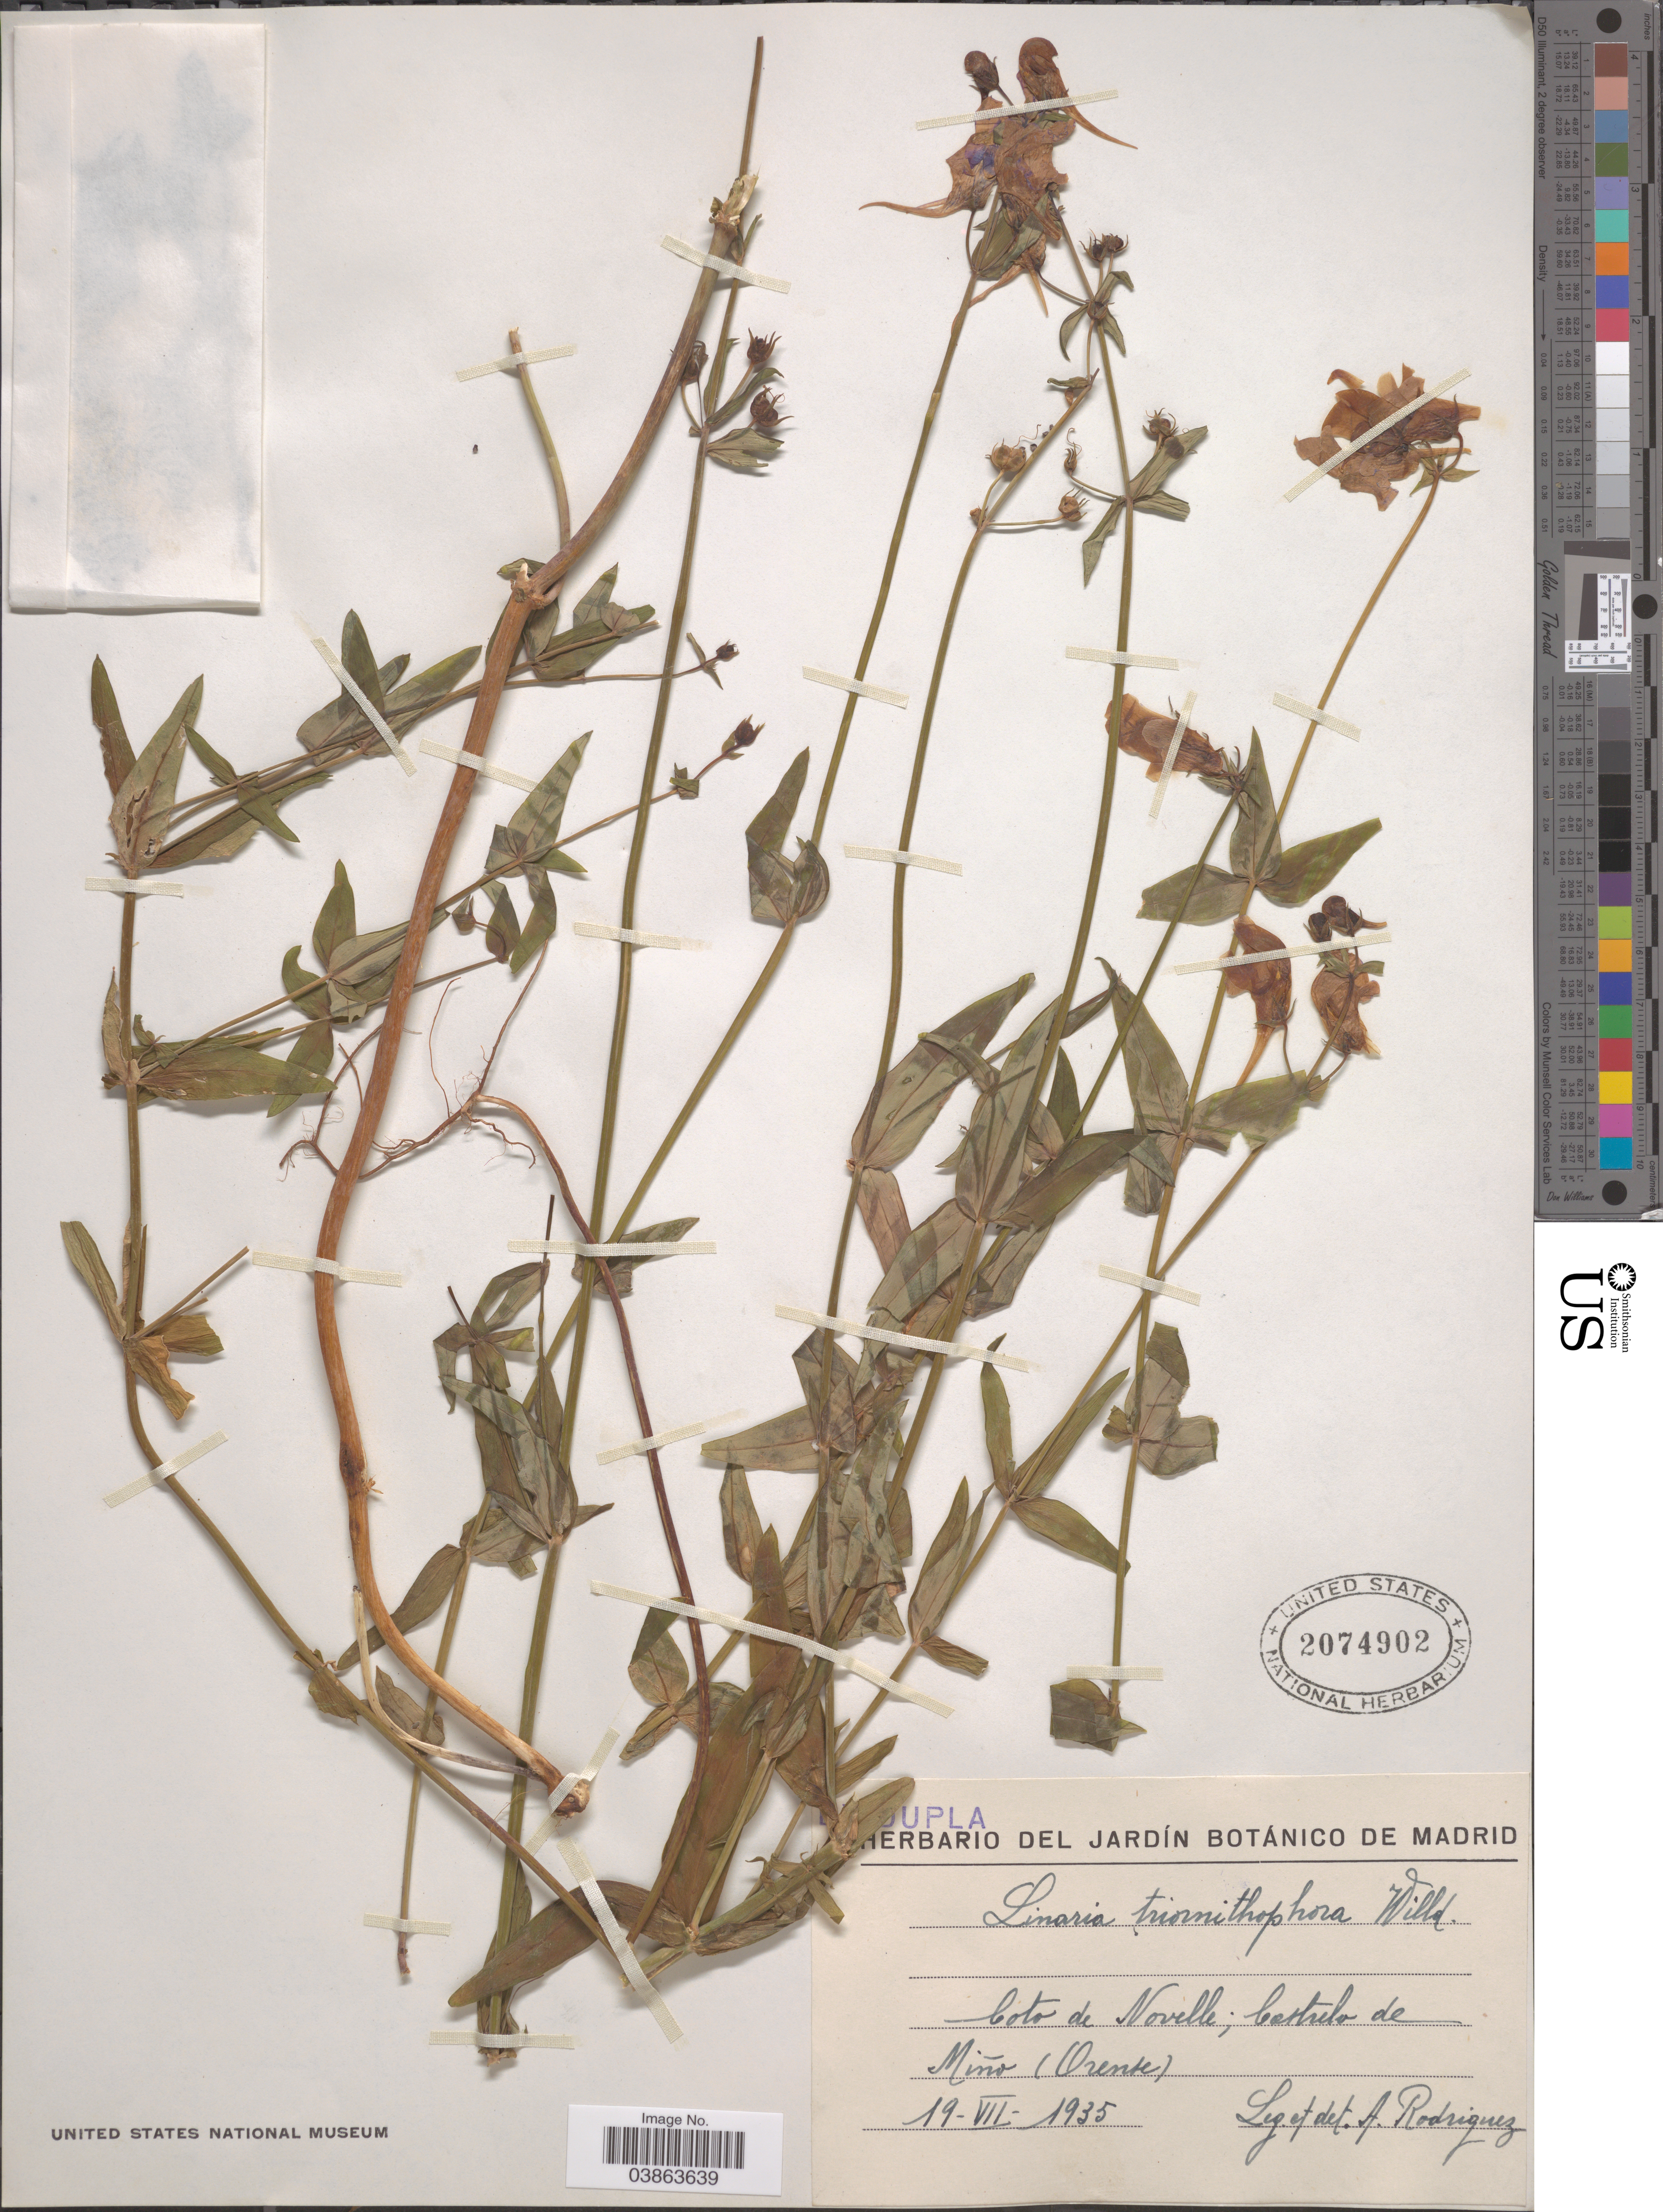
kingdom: Plantae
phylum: Tracheophyta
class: Magnoliopsida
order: Lamiales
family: Plantaginaceae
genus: Linaria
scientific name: Linaria triornithophora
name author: (L.) Cav.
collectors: A. Rodriquez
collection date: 1935-07-19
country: Spain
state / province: Madrid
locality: Coto de Novelle; Cestrelo de Miño (Orente).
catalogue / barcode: US 2074902